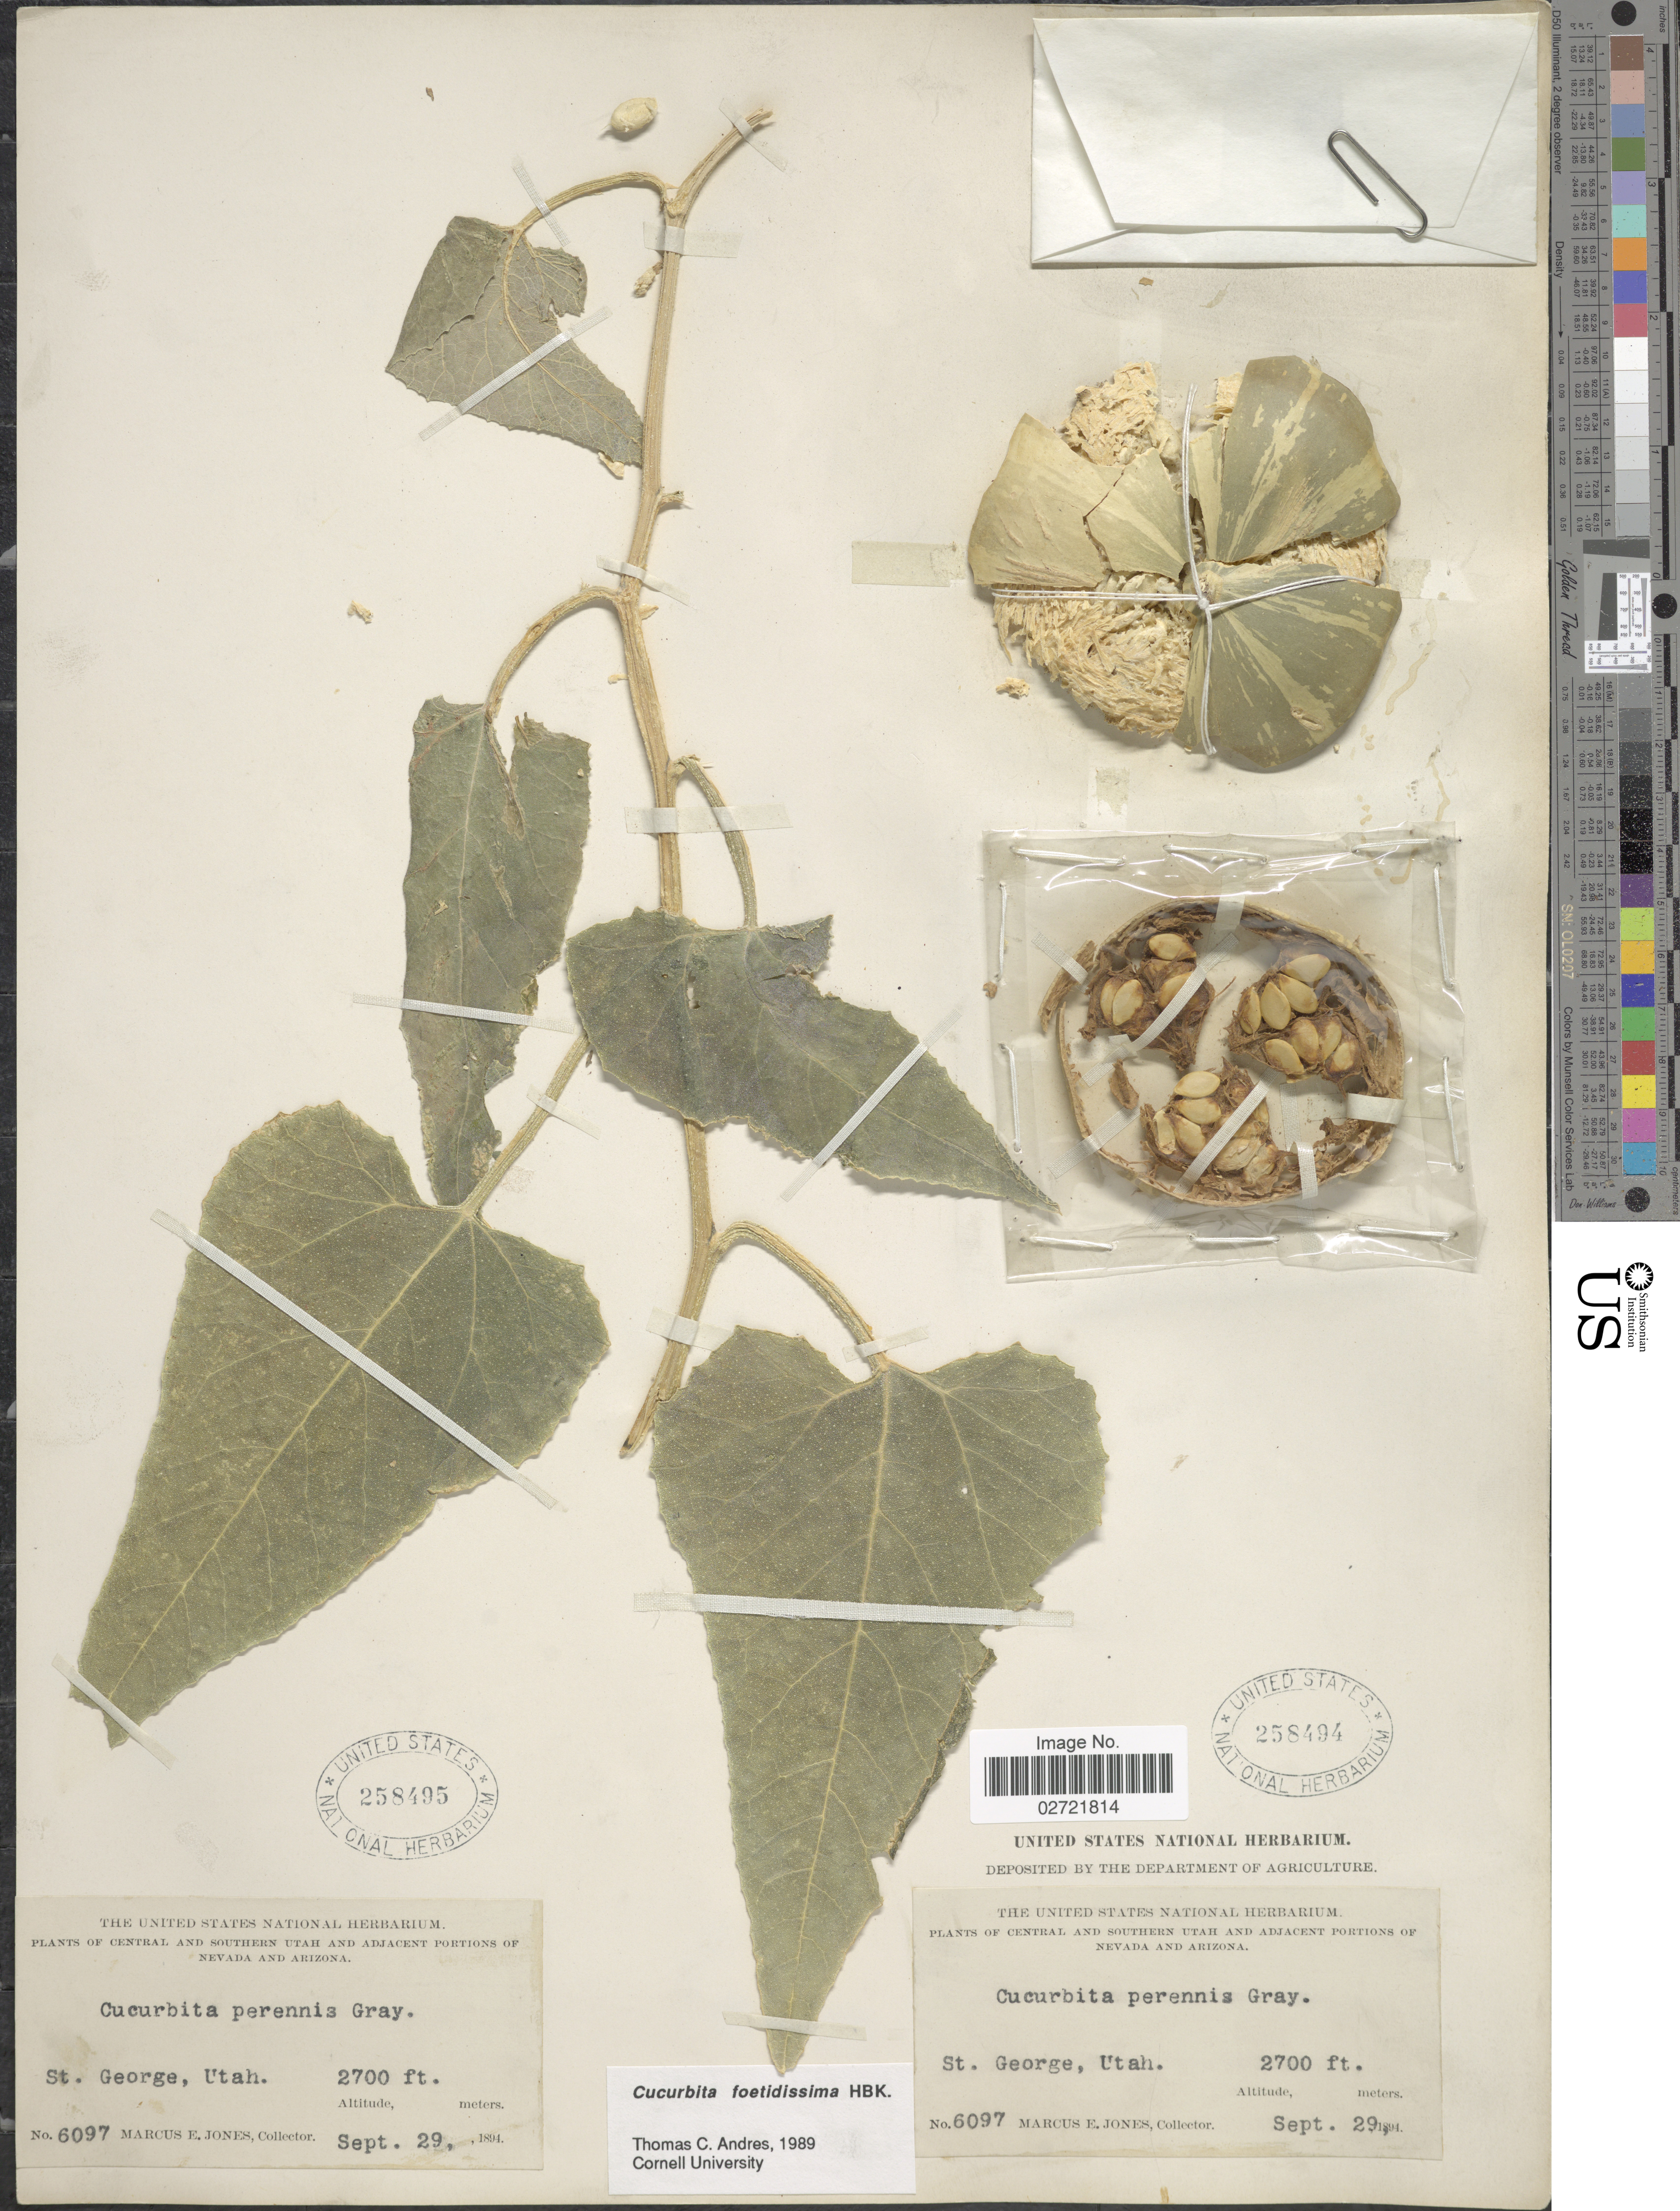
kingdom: Plantae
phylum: Tracheophyta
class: Magnoliopsida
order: Cucurbitales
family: Cucurbitaceae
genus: Cucurbita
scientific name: Cucurbita perennis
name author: A. Gray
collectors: M. E. Jones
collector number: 6097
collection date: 1894-09-29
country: United States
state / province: Utah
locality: Central and Southern Utah and Adjacent Portions of Nevada and Arizona, St. George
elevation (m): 823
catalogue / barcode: US 258494